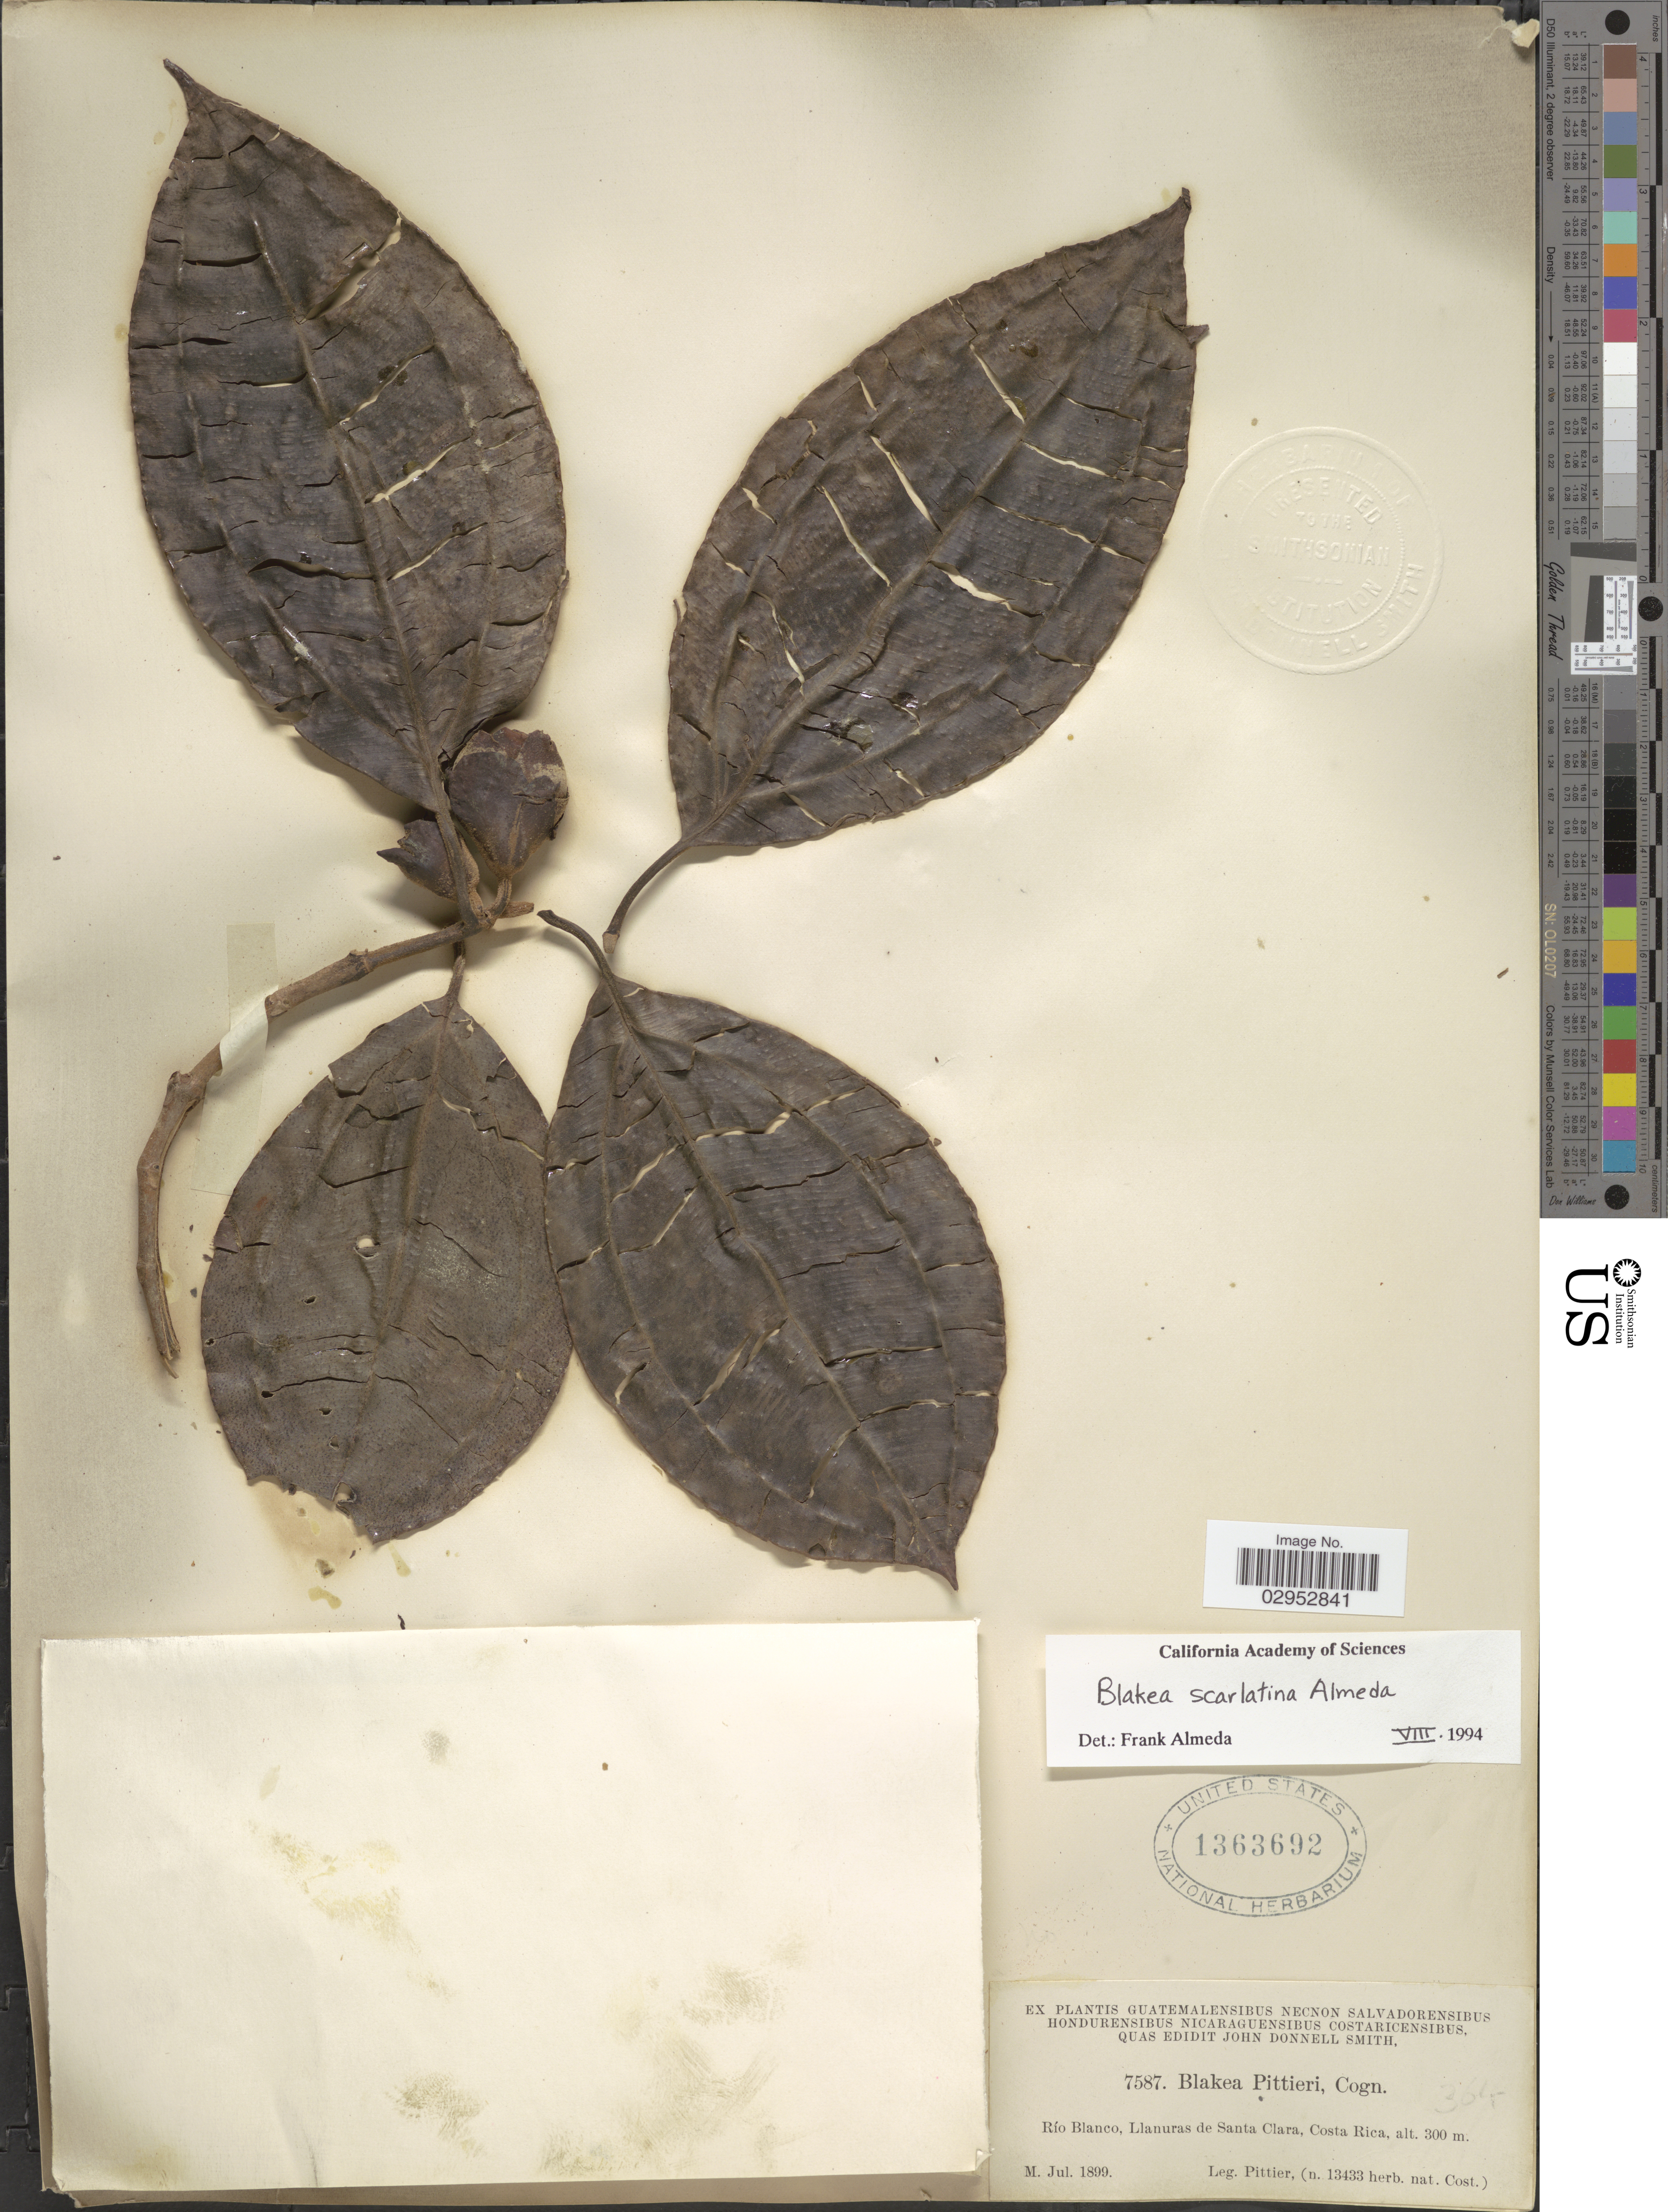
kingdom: Plantae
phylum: Tracheophyta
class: Magnoliopsida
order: Myrtales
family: Melastomataceae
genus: Blakea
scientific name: Blakea scarlatina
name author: Almeda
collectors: Pittier, --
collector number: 7587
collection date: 1899-07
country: Costa Rica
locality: Río Blanco, Llanuras de Santa Clara.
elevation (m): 300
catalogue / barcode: US 1363692